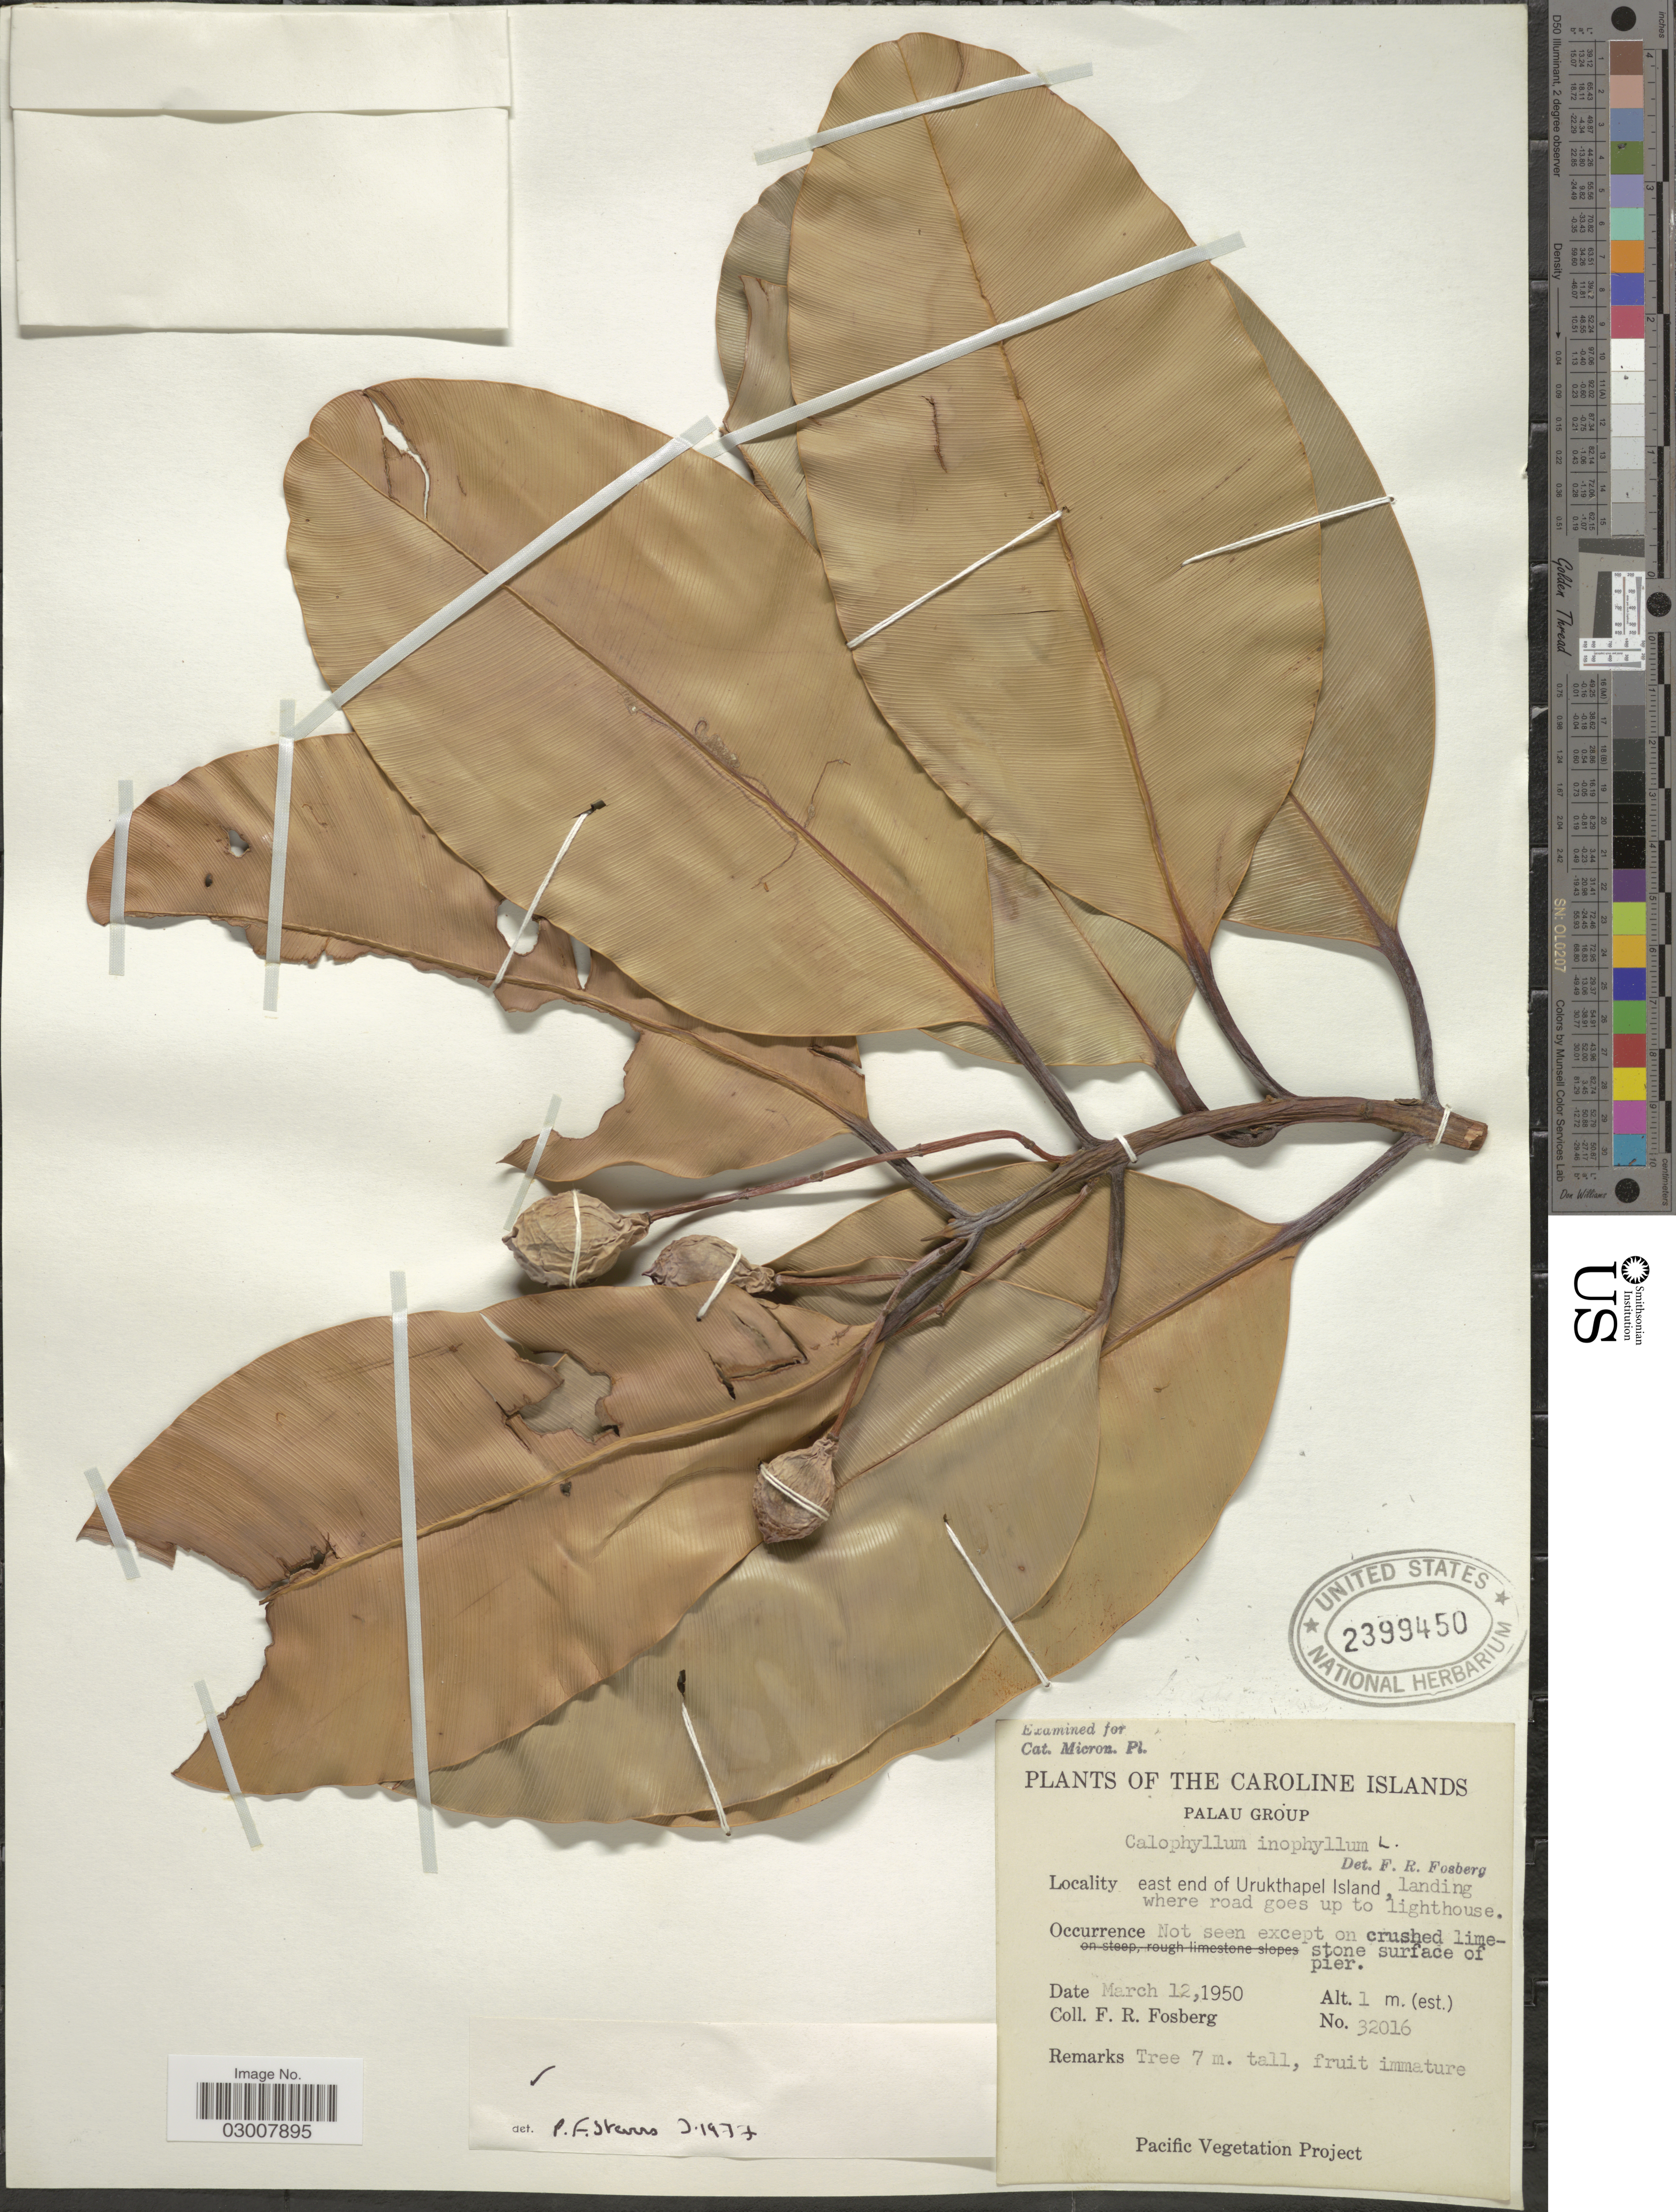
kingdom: Plantae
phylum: Tracheophyta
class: Magnoliopsida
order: Malpighiales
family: Calophyllaceae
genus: Calophyllum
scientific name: Calophyllum inophyllum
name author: L.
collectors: F. R. Fosberg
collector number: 32016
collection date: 1950-03-12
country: Palau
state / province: Koror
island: Ngeruktabel [Urukthapel]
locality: The Caroline Islands. Palau Group. East end of Urukthapel Island, landing where road goes up to lighthouse.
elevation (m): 1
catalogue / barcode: US 2399450